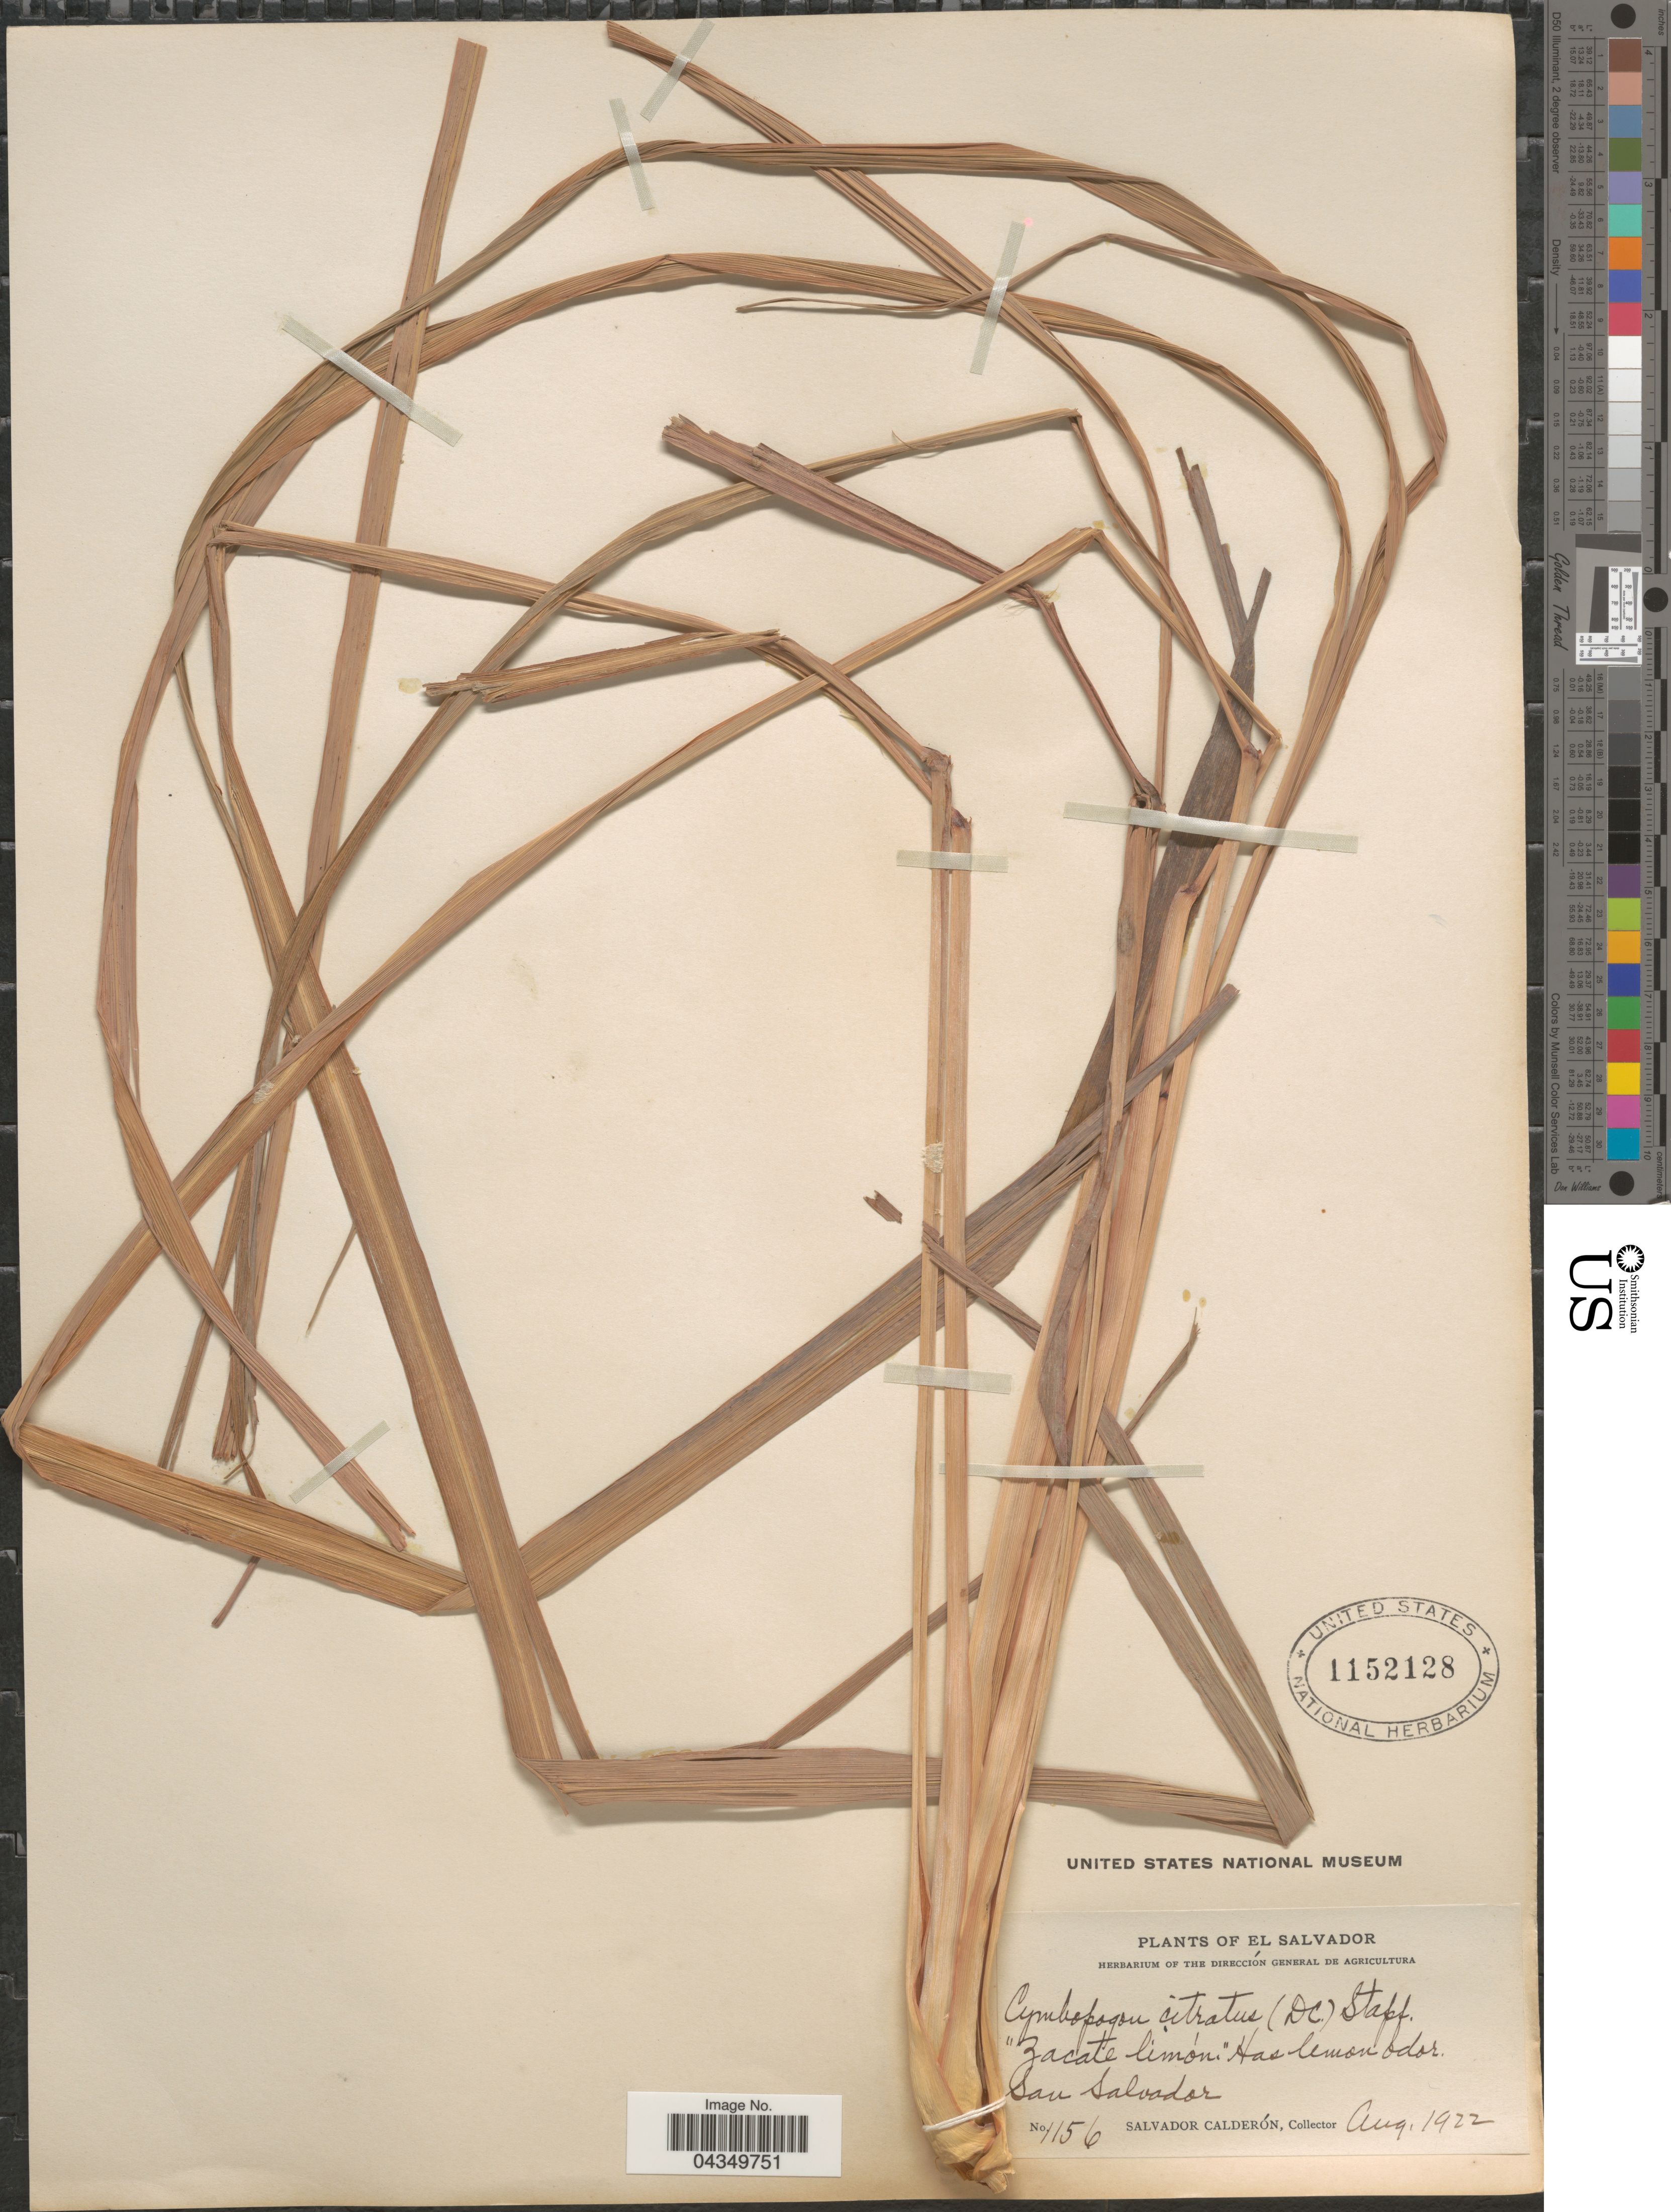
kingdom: Plantae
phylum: Tracheophyta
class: Liliopsida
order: Poales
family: Poaceae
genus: Cymbopogon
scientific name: Cymbopogon citratus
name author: (DC.) Stapf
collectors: S. Calderón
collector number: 1156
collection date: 1922-08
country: El Salvador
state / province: San Salvador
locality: Zacate limón.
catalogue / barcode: US 1152128